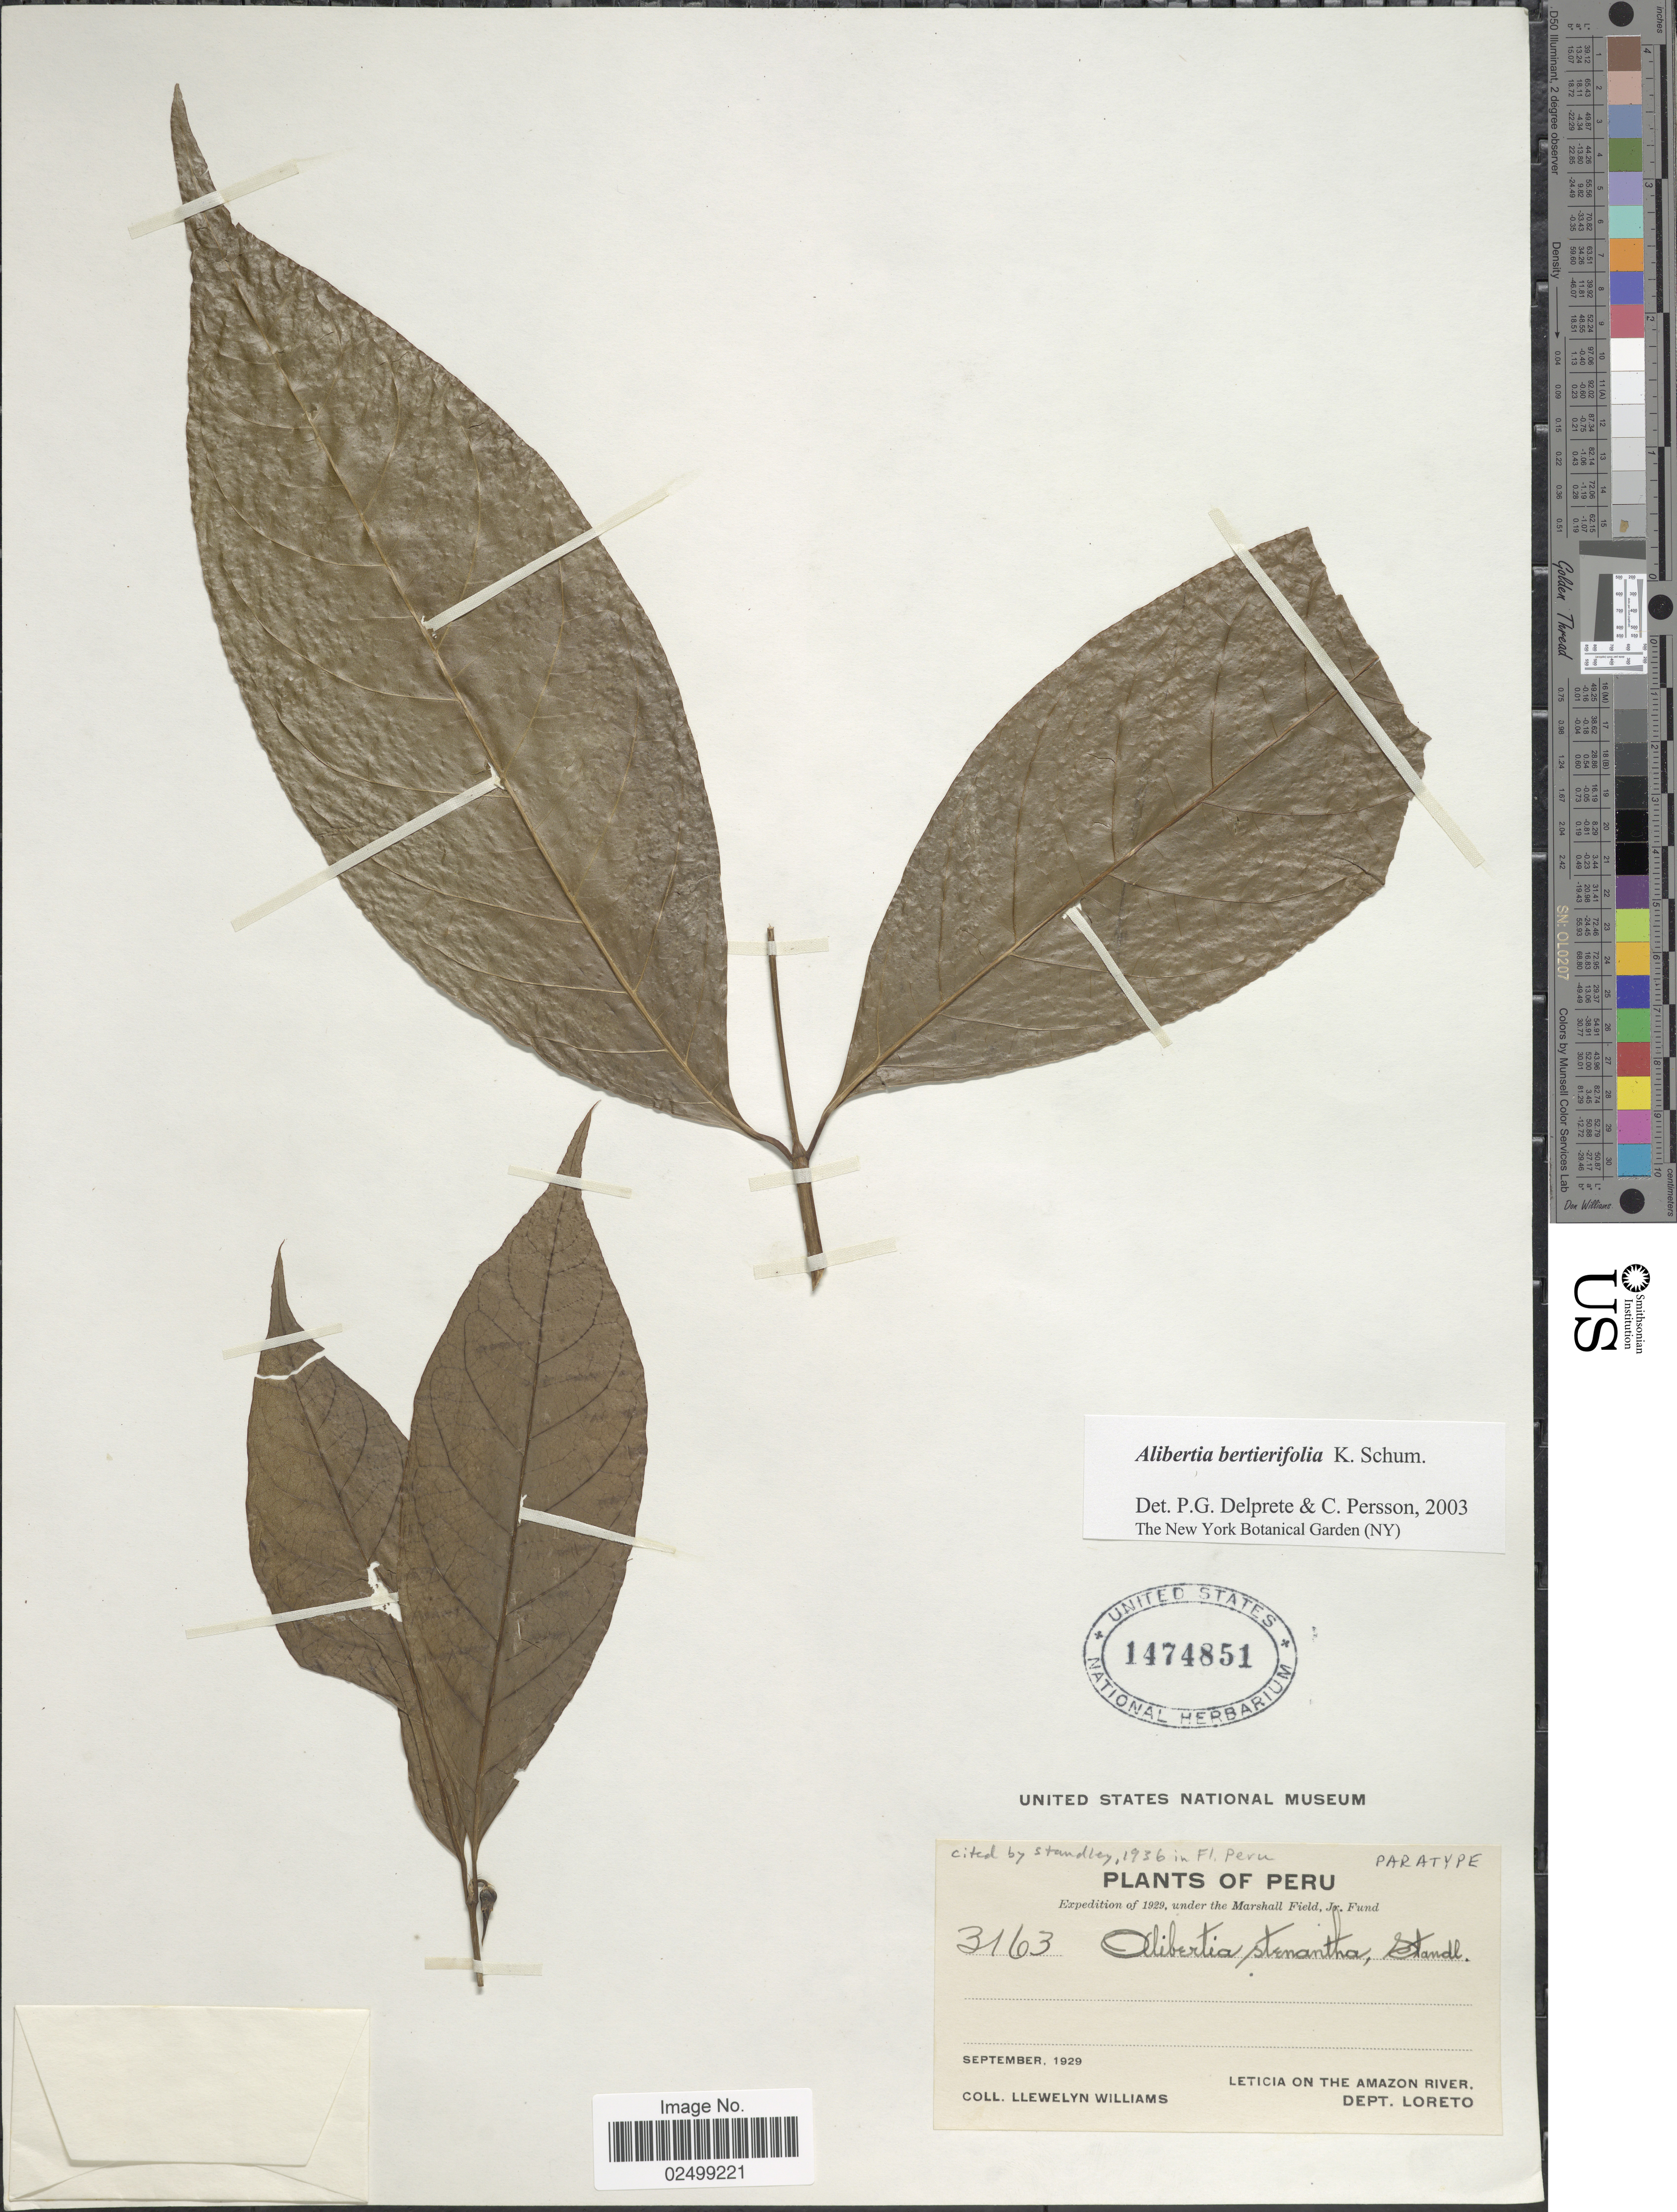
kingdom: Plantae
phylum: Tracheophyta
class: Magnoliopsida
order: Gentianales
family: Rubiaceae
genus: Alibertia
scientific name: Alibertia sp.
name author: K. Schum.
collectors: Ll. Williams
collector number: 3163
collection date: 1929-09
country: Peru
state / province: Loreto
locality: Leticia on the Amazon River, Dept. Loreto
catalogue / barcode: US 1474851